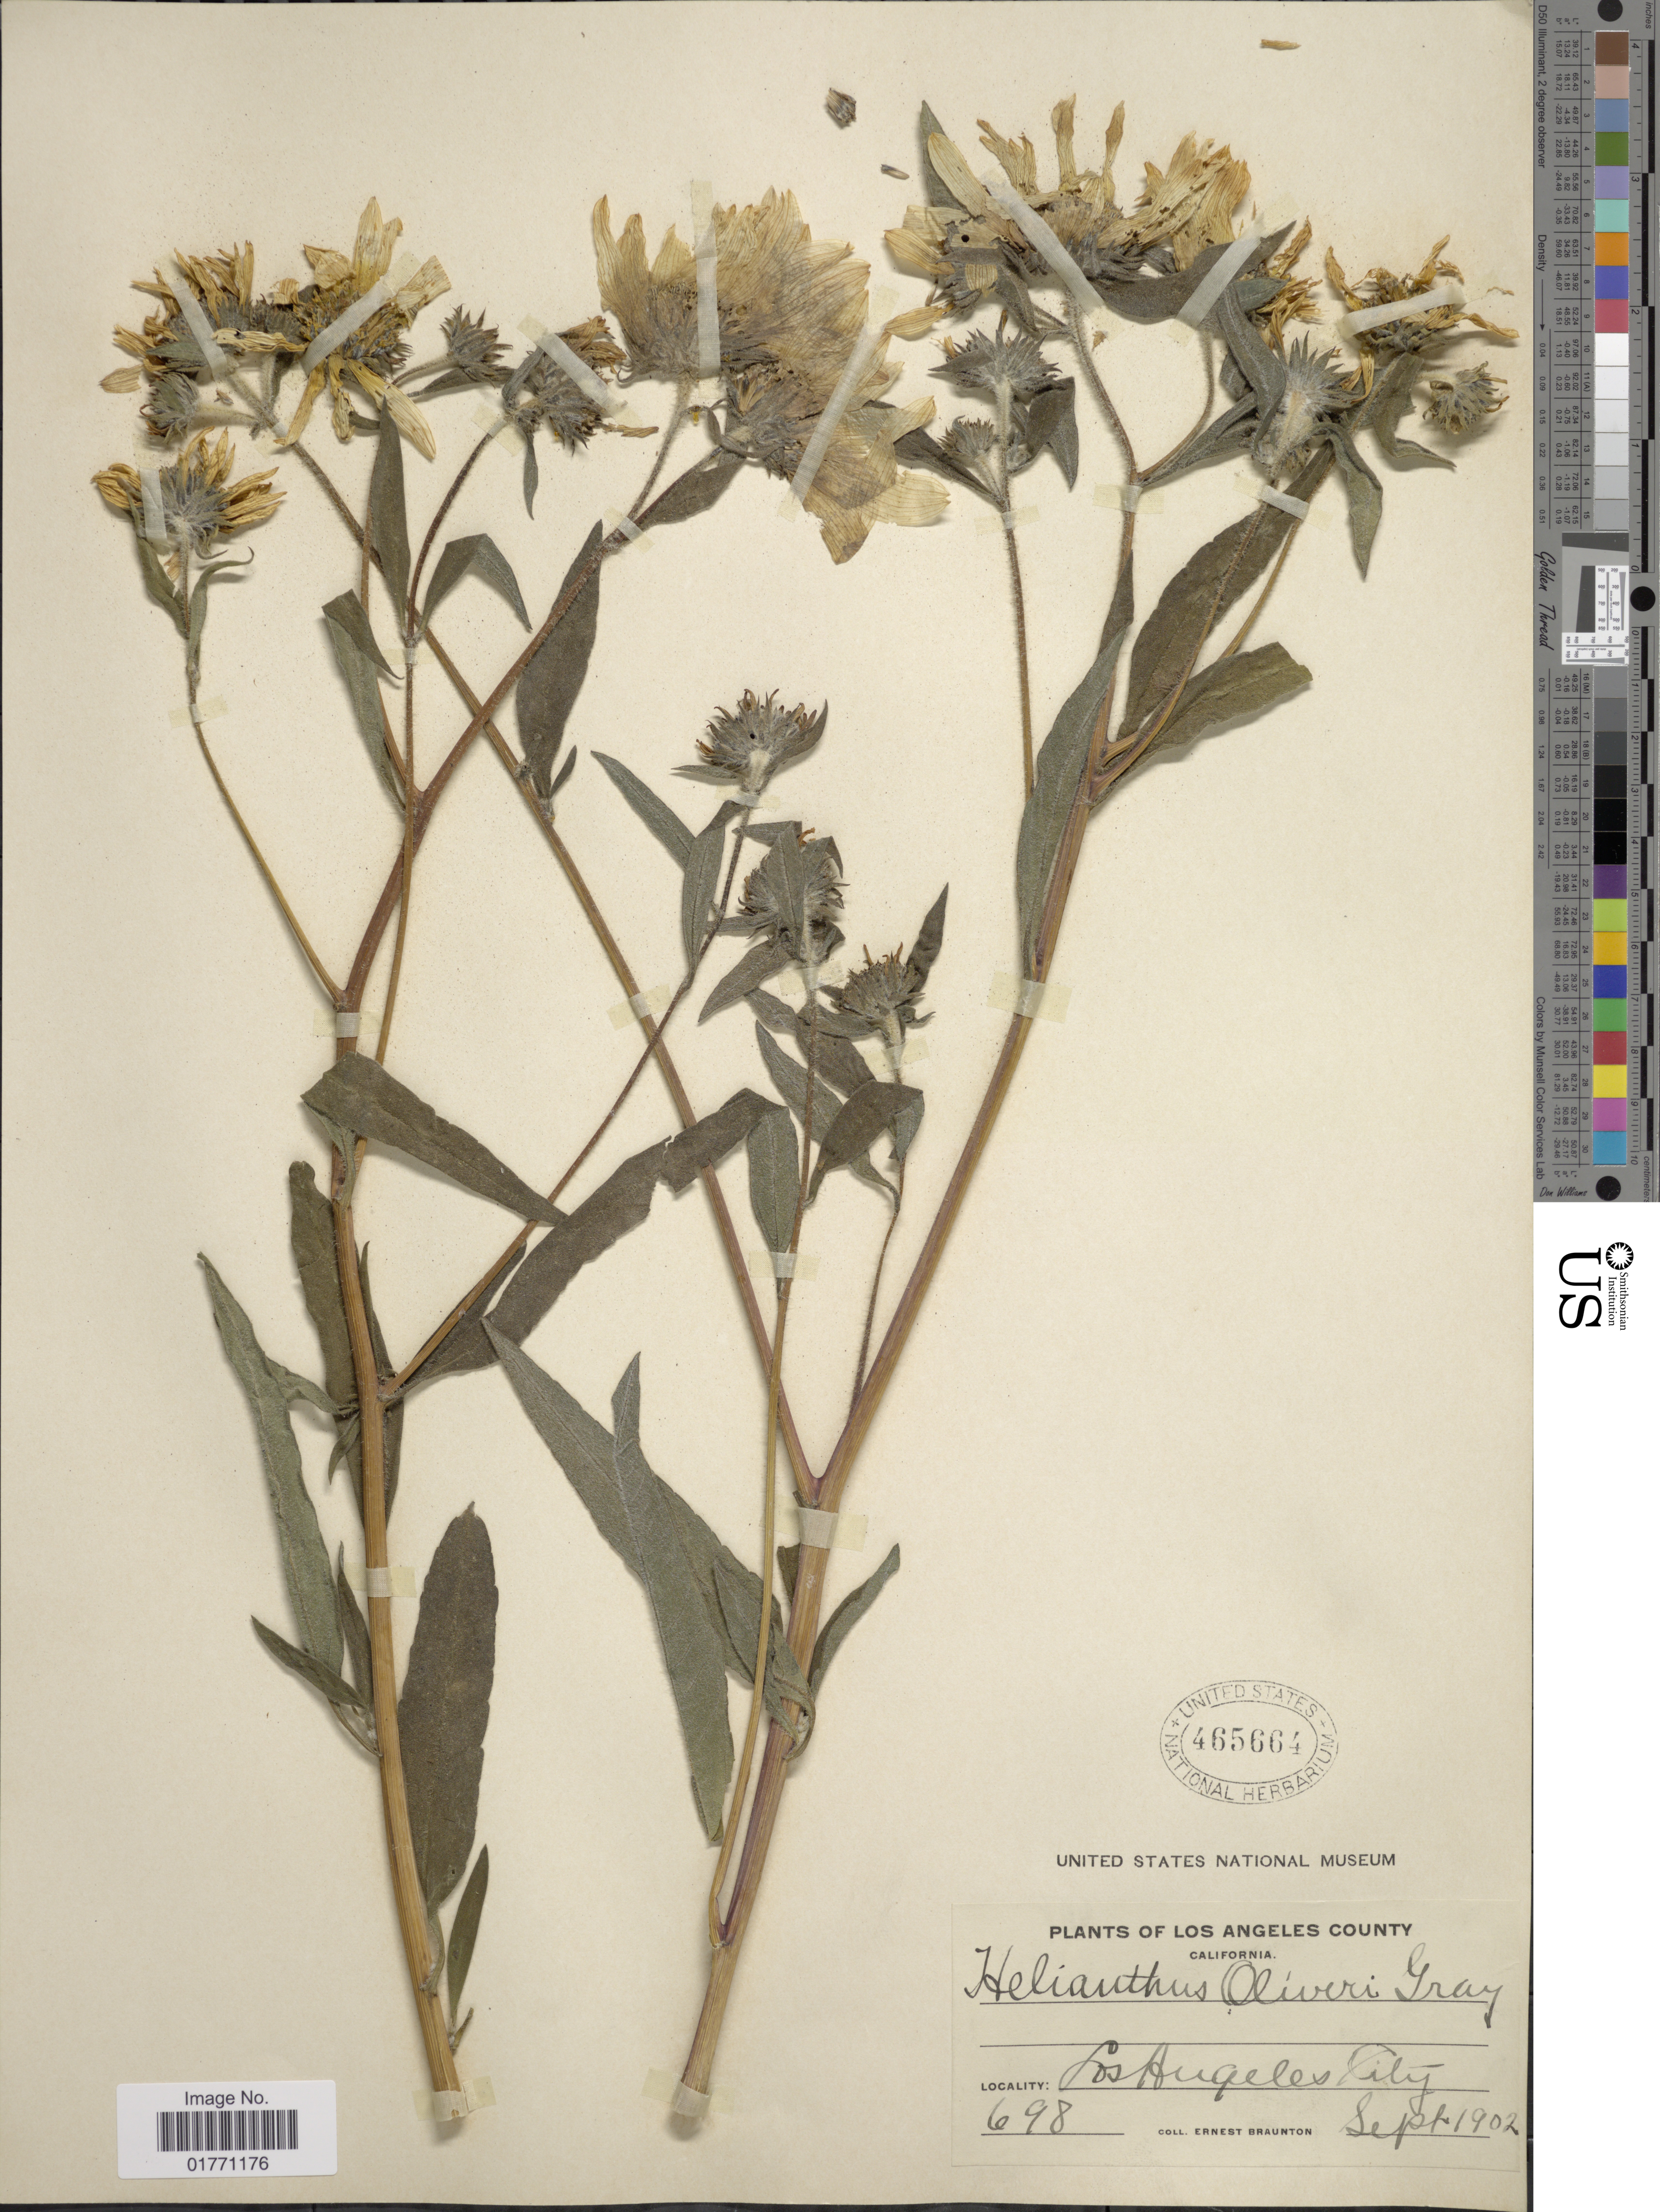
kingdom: Plantae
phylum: Tracheophyta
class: Magnoliopsida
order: Asterales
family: Asteraceae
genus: Helianthus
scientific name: Helianthus oliveri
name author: A. Gray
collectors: E. Braunton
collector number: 698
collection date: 1902-09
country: United States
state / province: California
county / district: Los Angeles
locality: Los Angeles County, Los Angeles City.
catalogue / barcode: US 465664